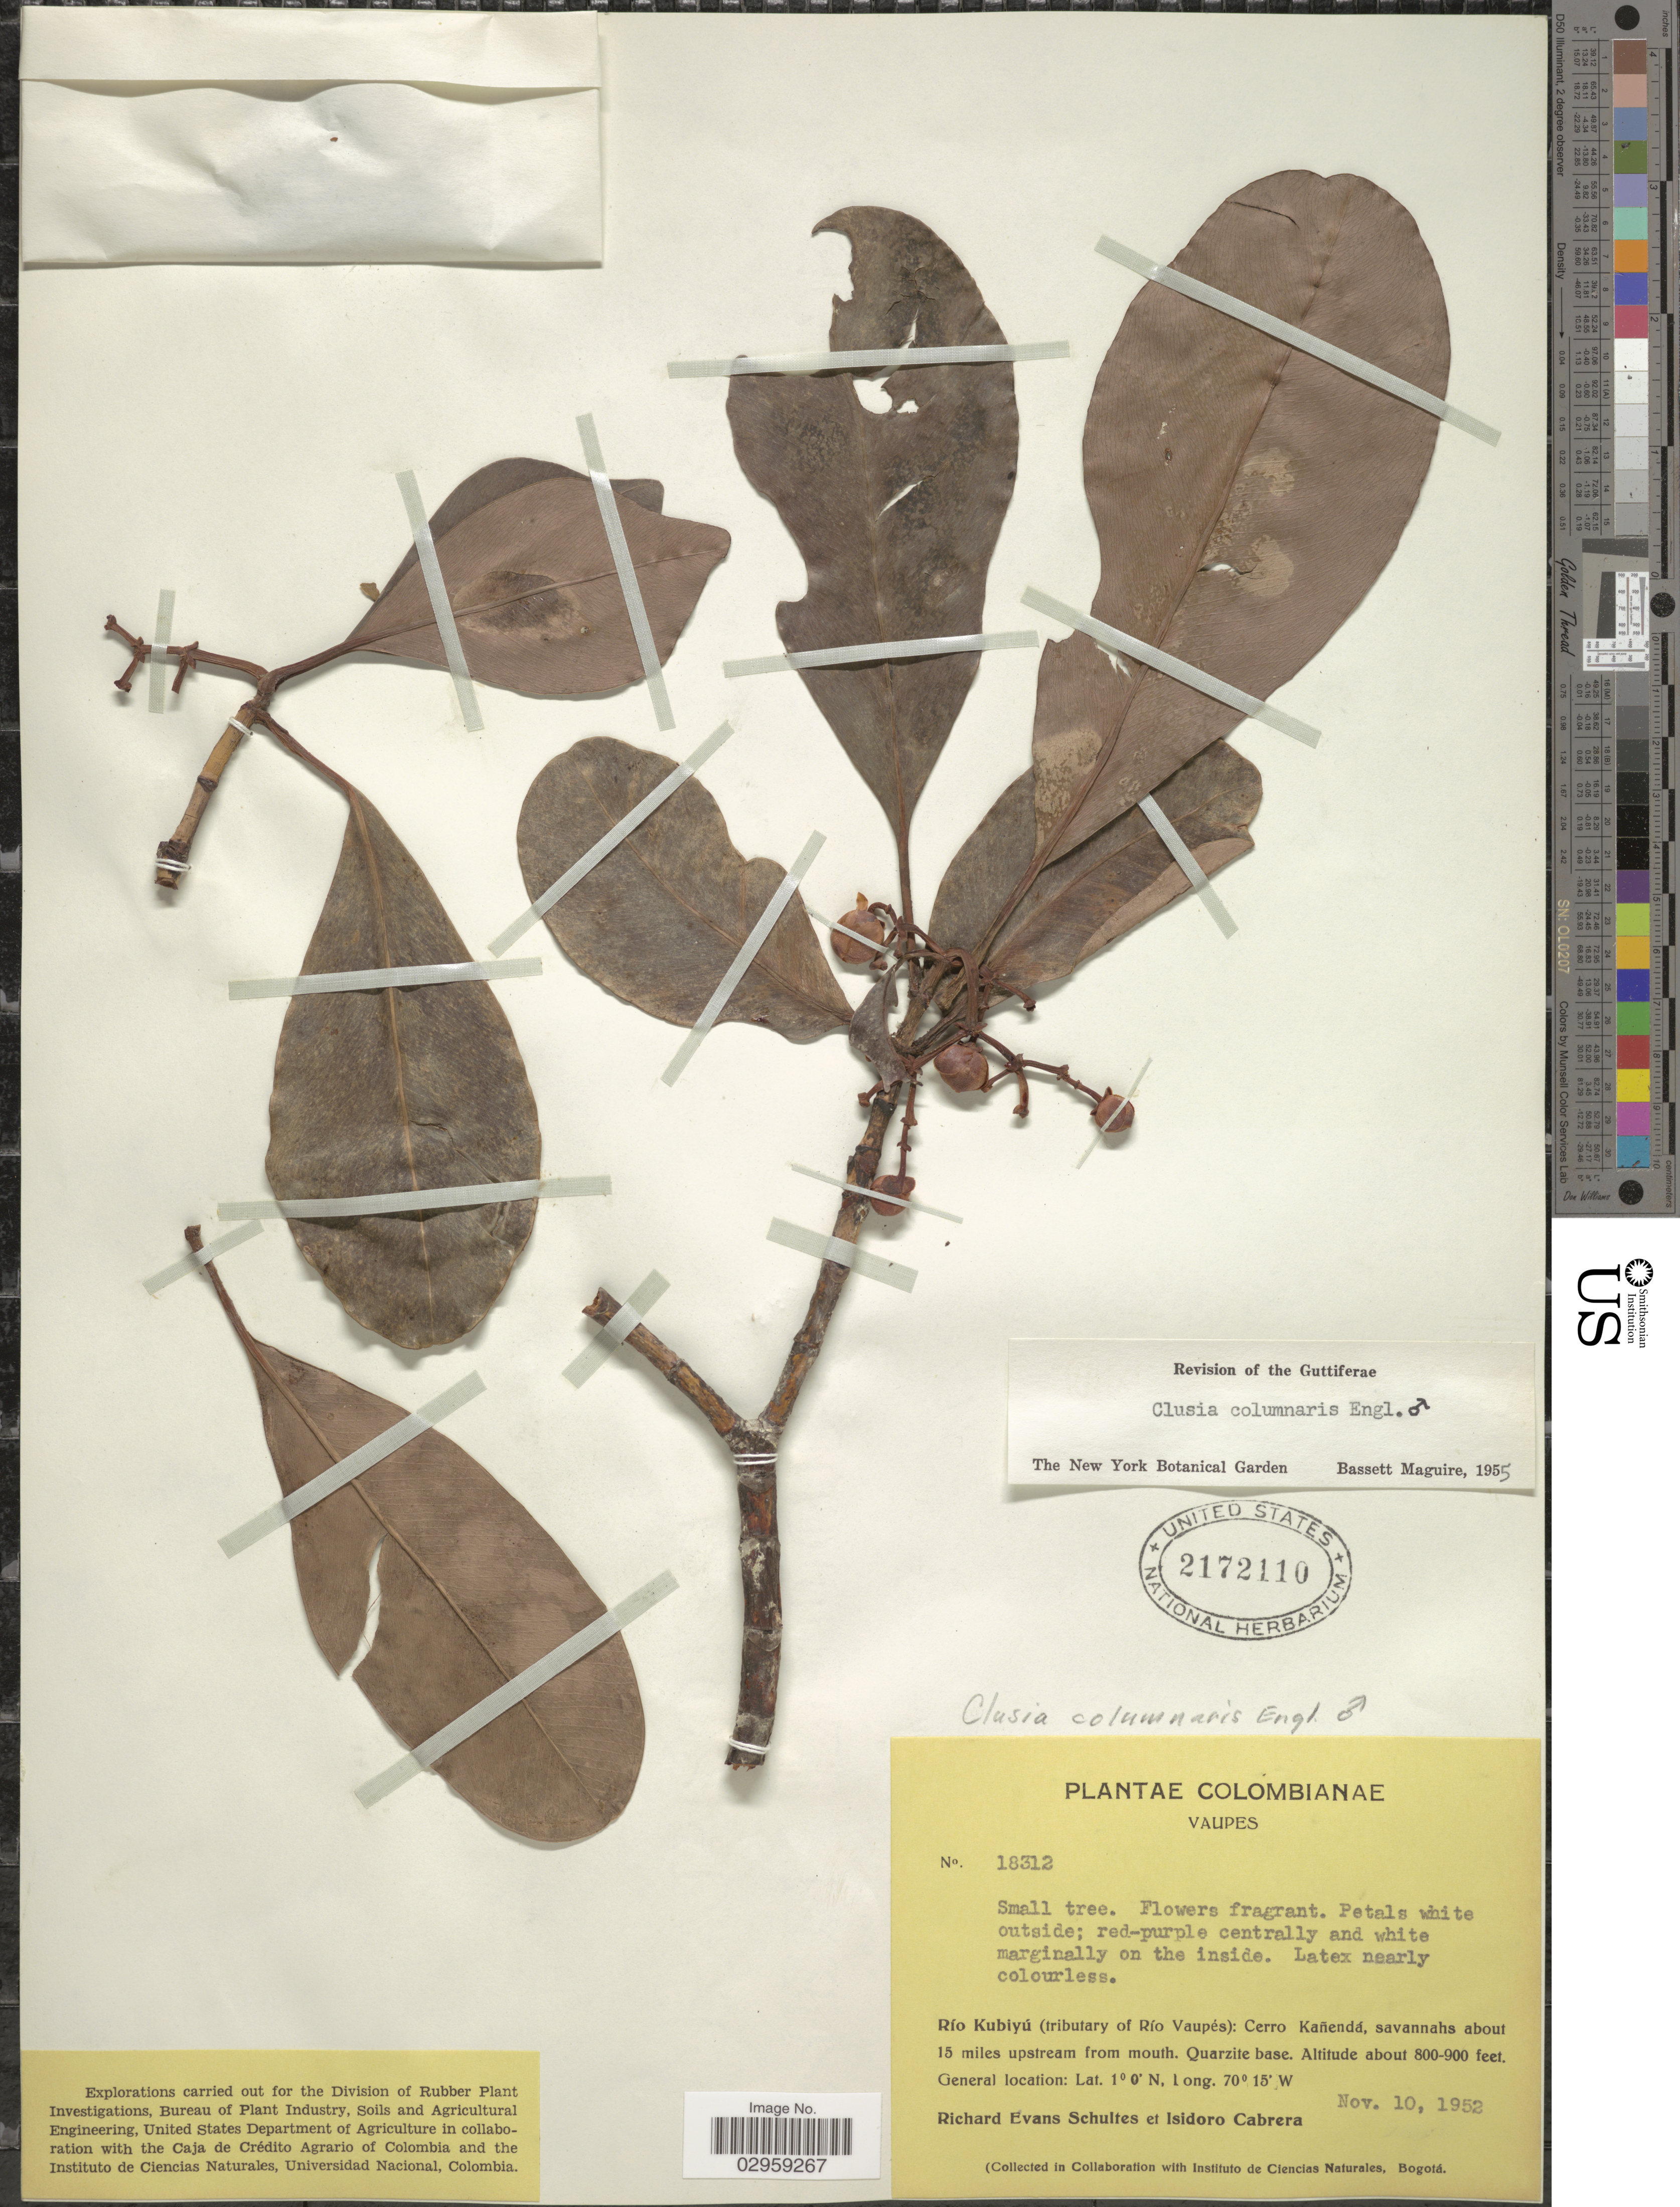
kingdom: Plantae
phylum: Tracheophyta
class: Magnoliopsida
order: Malpighiales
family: Clusiaceae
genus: Clusia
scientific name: Clusia columnaris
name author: Engl.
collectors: R. E. Schultes & I. Cabrera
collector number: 18312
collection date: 1952-11-10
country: Colombia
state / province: Vaupés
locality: Río Kubiyú (tributary of Río Vaupés): Cerro Kañendá, savannahs about 15 miles upstream from mouth. Quartzite base.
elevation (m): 244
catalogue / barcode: US 2172110